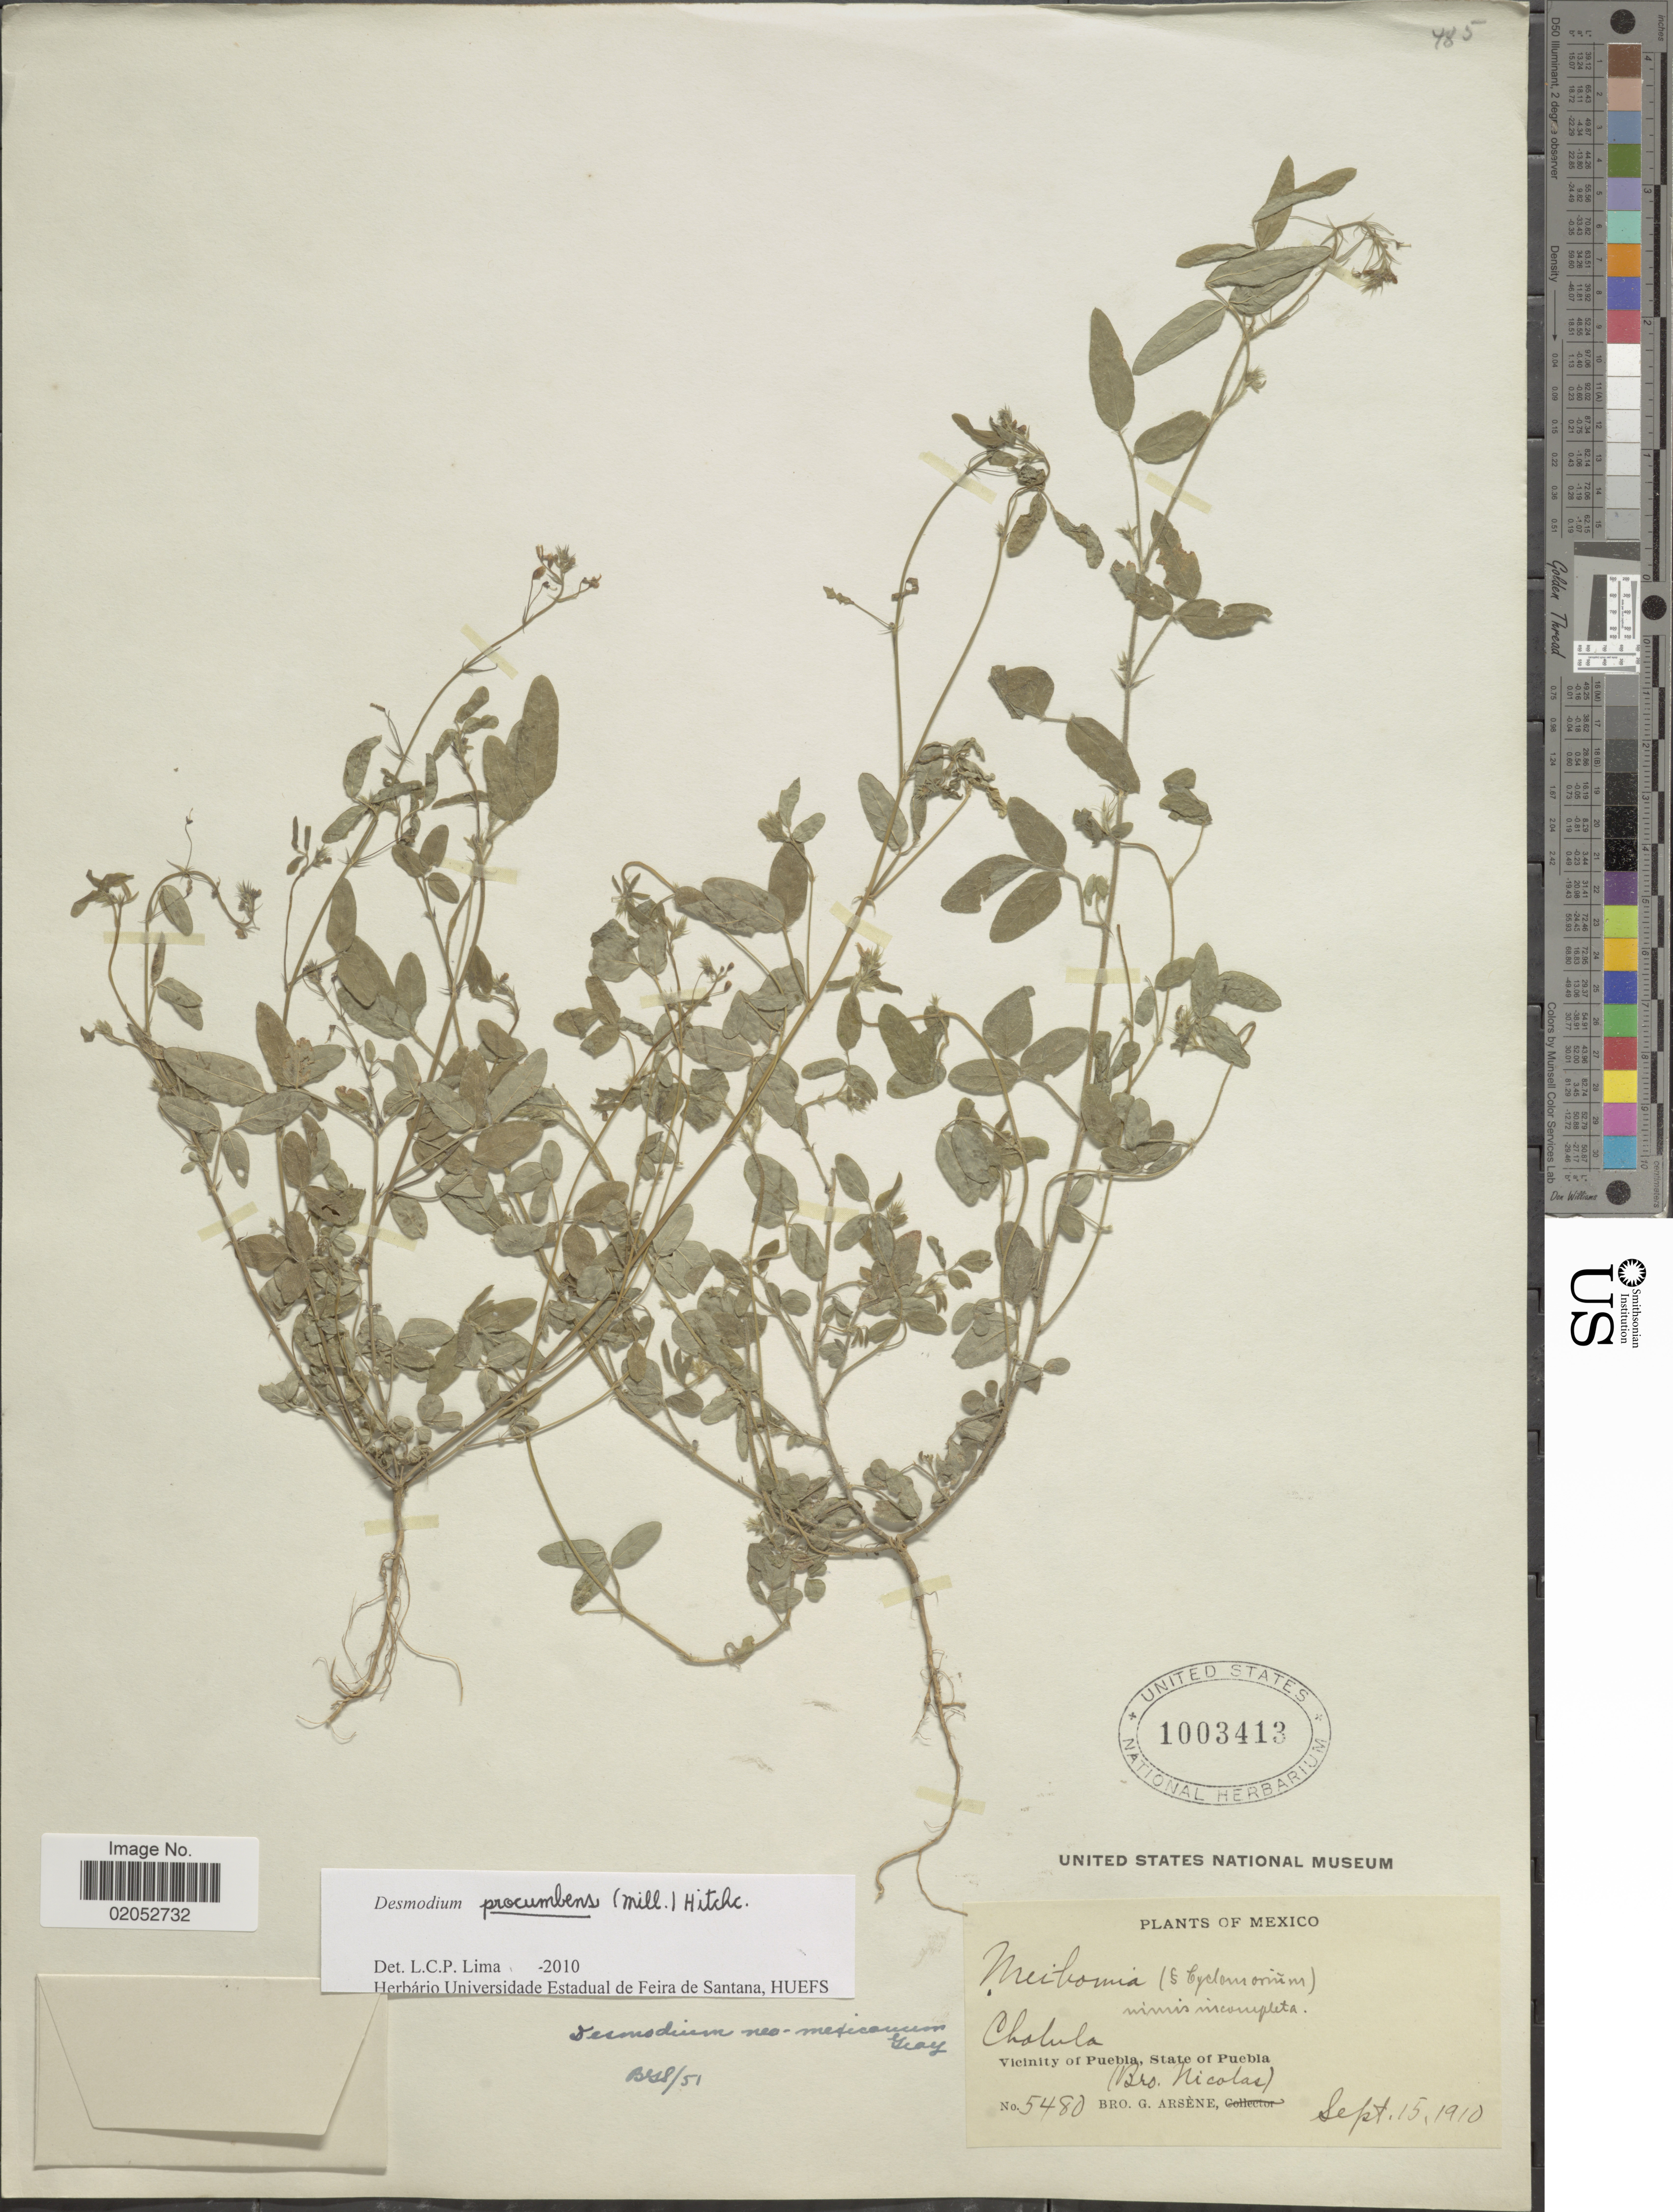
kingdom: Plantae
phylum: Tracheophyta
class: Magnoliopsida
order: Fabales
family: Fabaceae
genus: Desmodium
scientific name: Desmodium procumbens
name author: (Mill.) Hitchc.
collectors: Bro. Nicolas & Bro. G. Arsène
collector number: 5480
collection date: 1910-09-15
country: Mexico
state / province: Puebla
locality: Cholula, Vicinity of Puebla, State of Puebla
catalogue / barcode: US 1003413